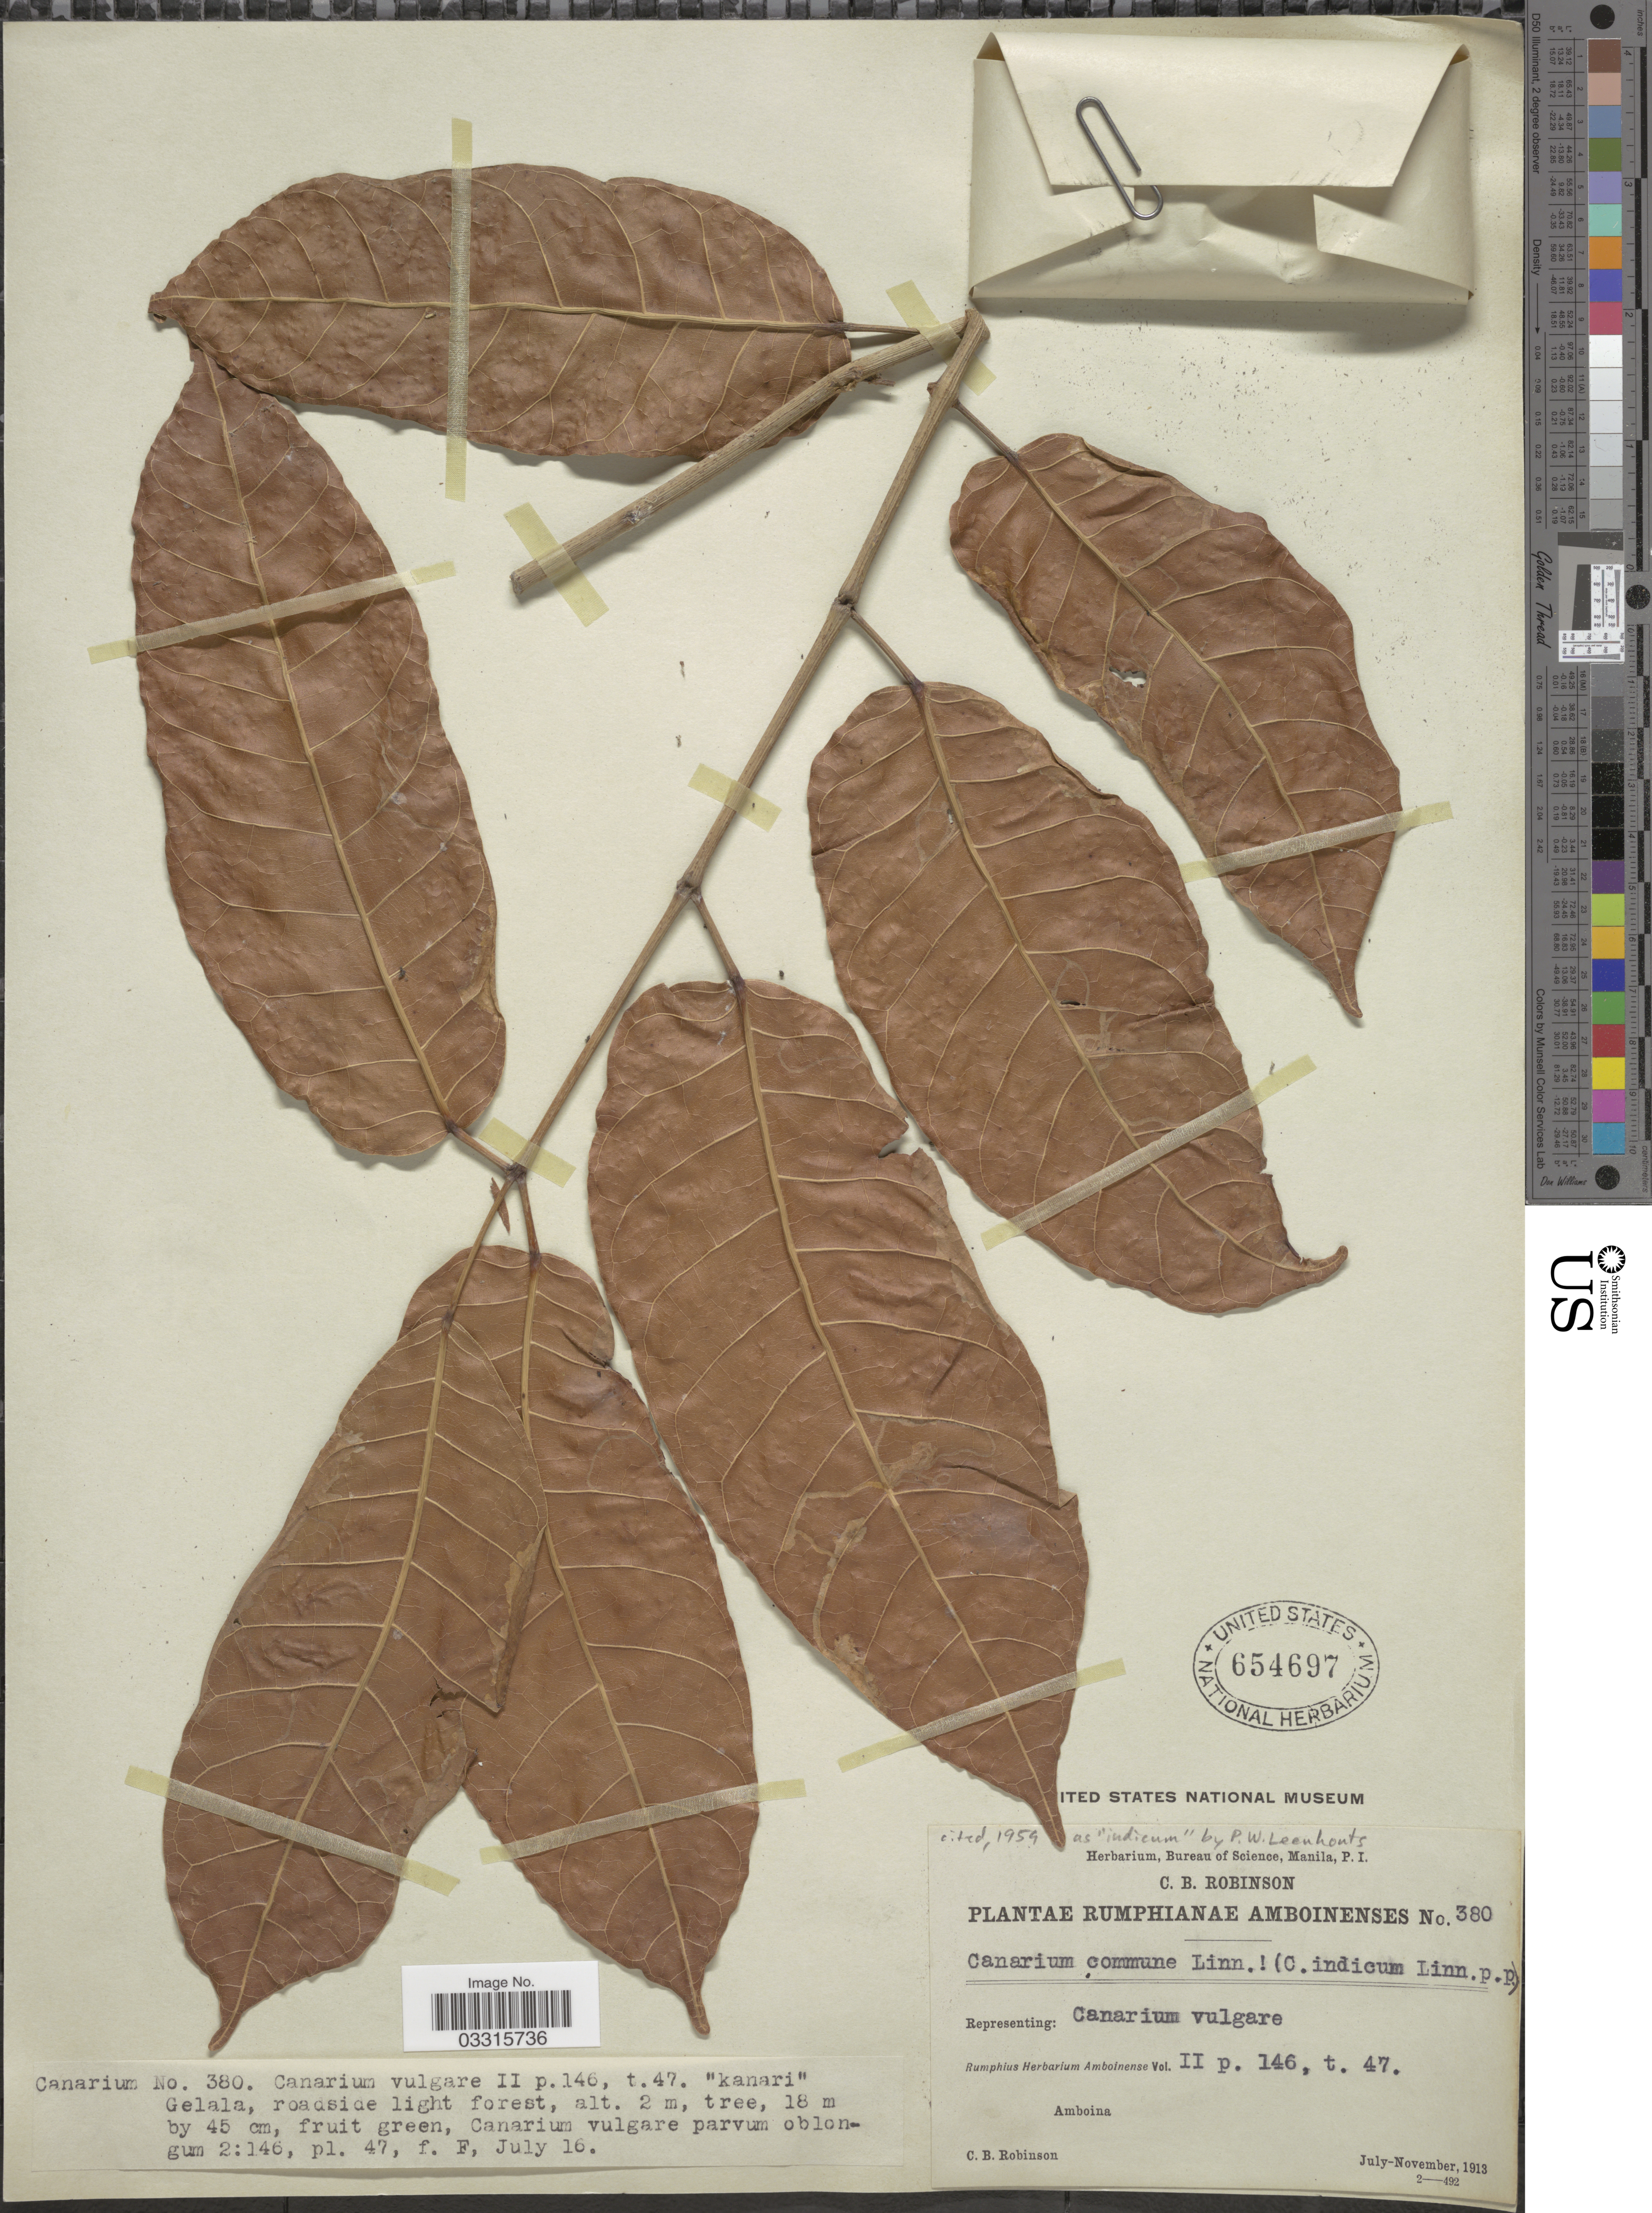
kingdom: Plantae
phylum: Tracheophyta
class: Magnoliopsida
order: Sapindales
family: Burseraceae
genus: Canarium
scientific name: Canarium indicum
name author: L.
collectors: C. Robinson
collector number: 380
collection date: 1913-07-16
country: Indonesia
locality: Rumphianae Amboinenses. Gelala.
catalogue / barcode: US 654697